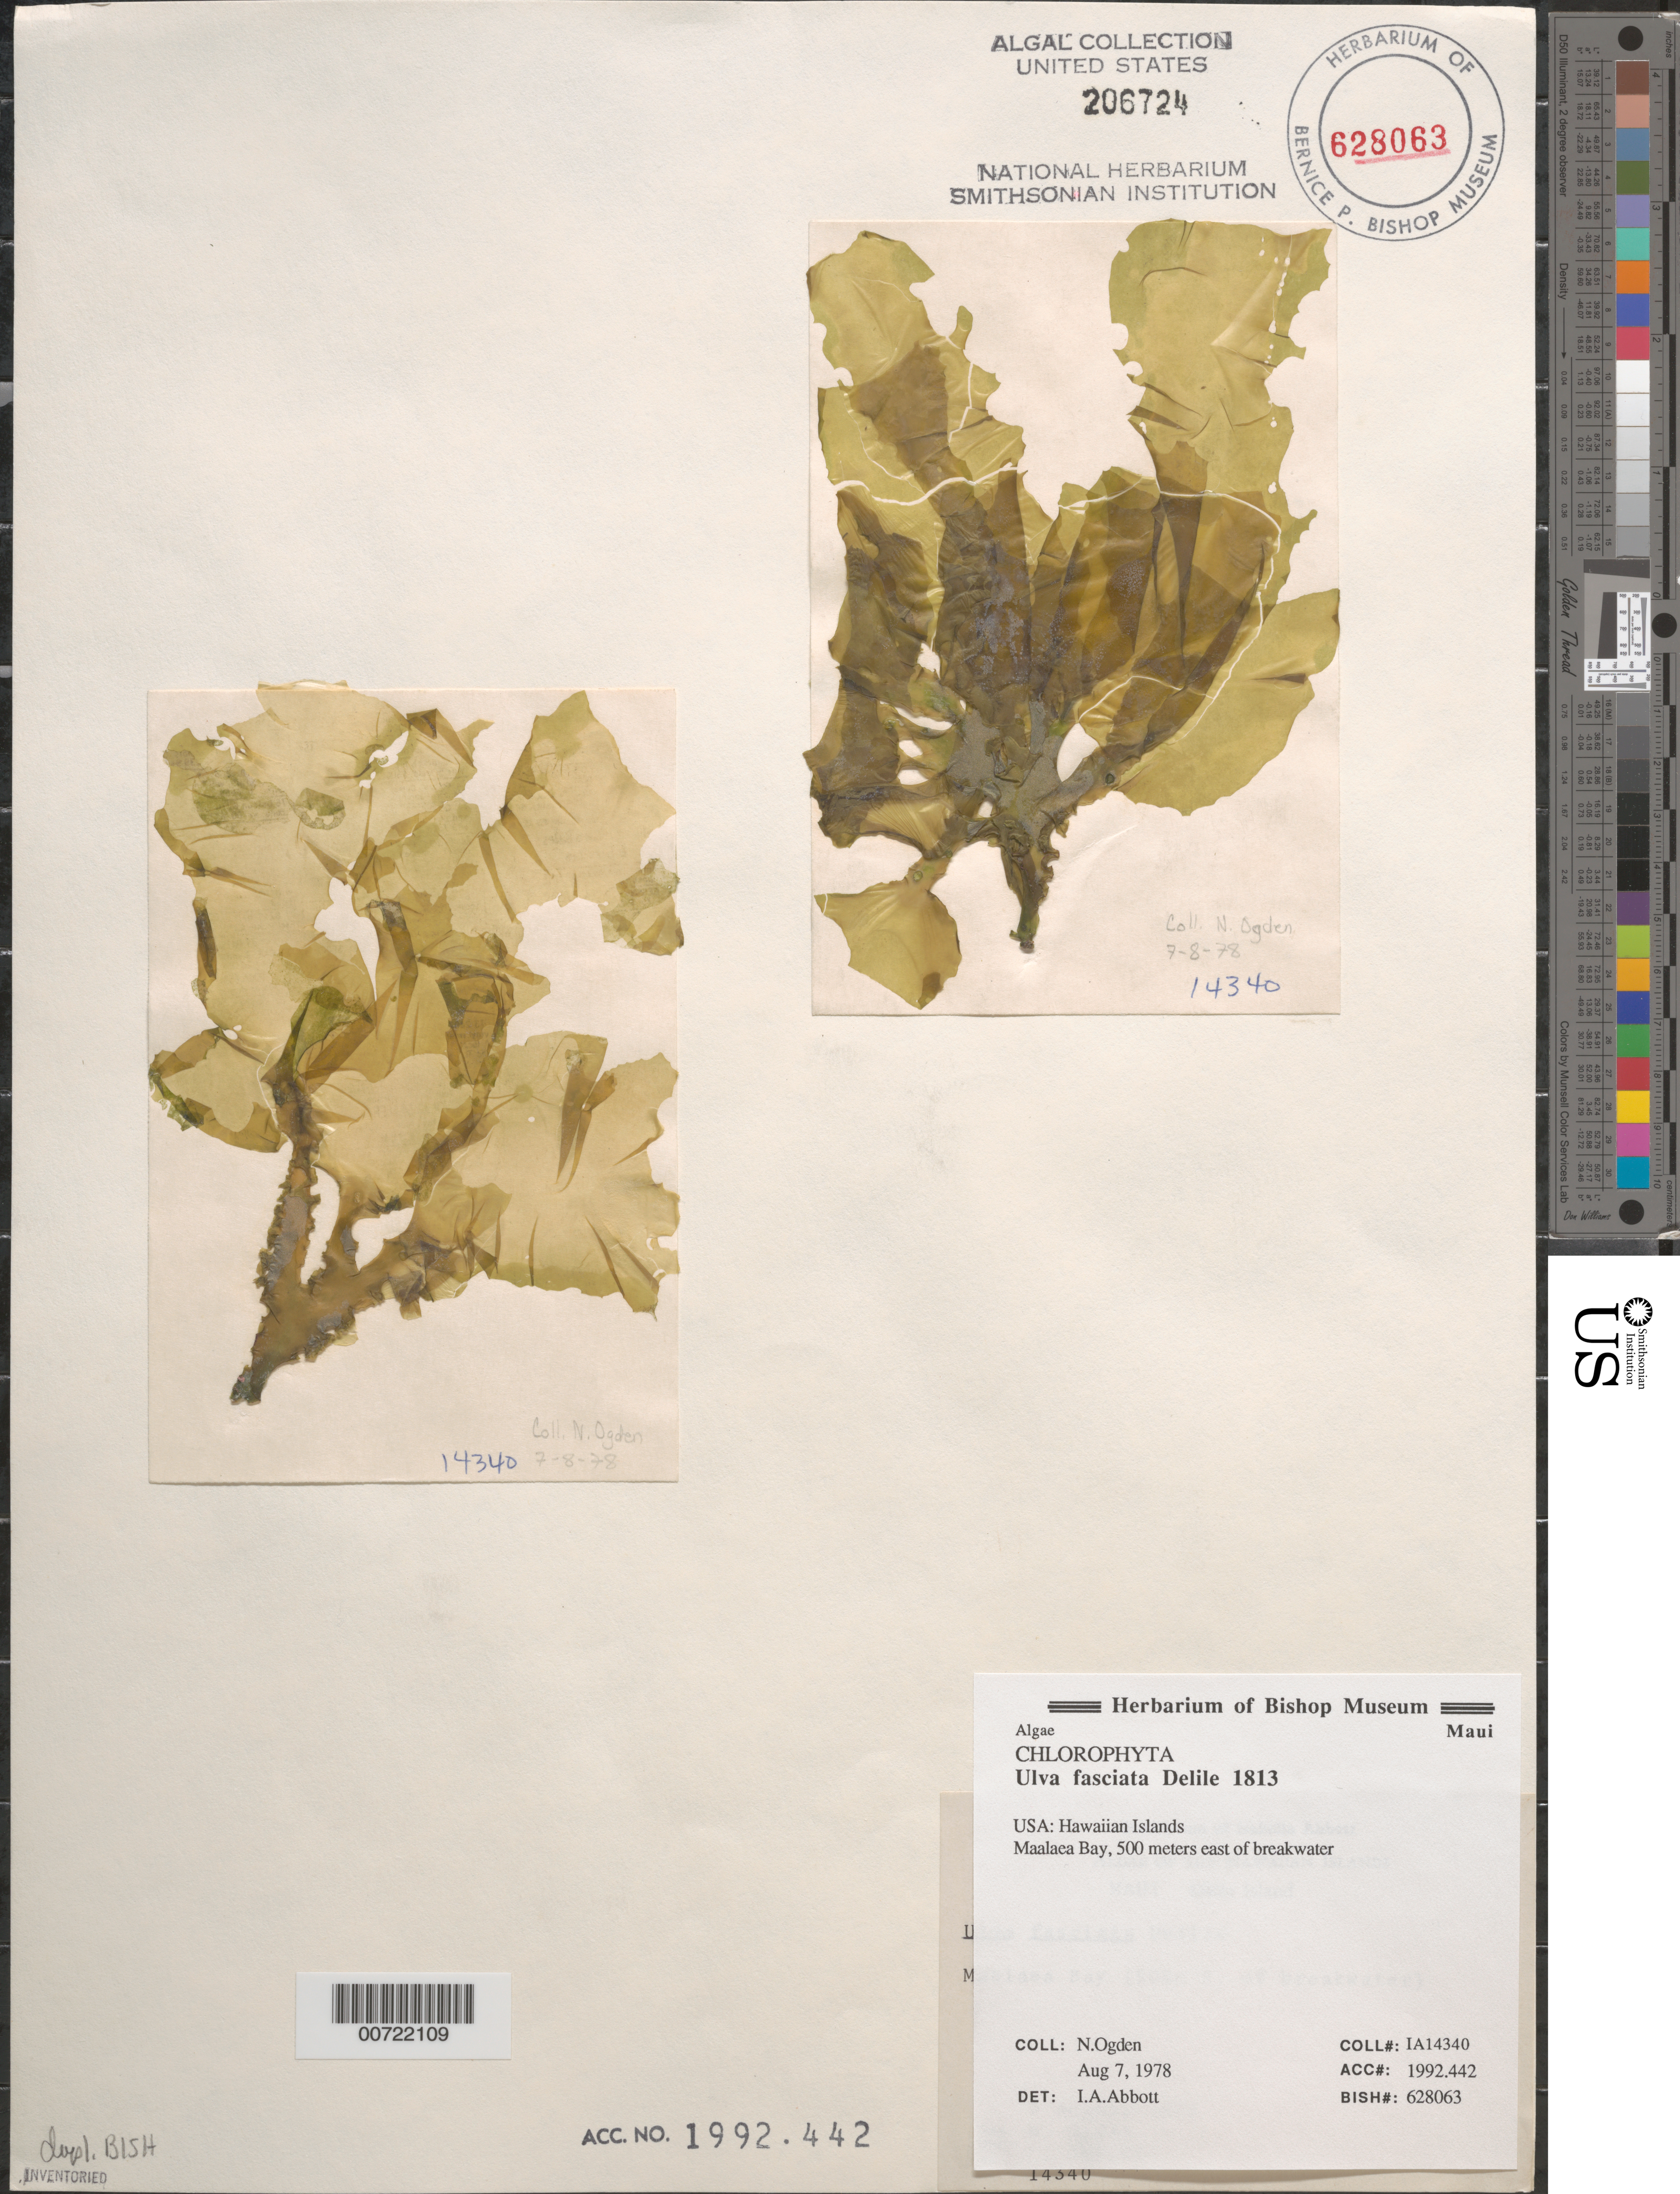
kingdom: Plantae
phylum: Chlorophyta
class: Ulvophyceae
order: Ulvales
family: Ulvaceae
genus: Ulva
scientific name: Ulva lactuca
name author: L.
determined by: Algae name updating Project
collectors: N. Ogden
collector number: IAA 14340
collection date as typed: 07 Aug 1978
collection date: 1978-08-07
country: United States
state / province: Hawaii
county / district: Maui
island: Maui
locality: Maalaea Bay, 500 meters east of breakwater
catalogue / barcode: US 206724